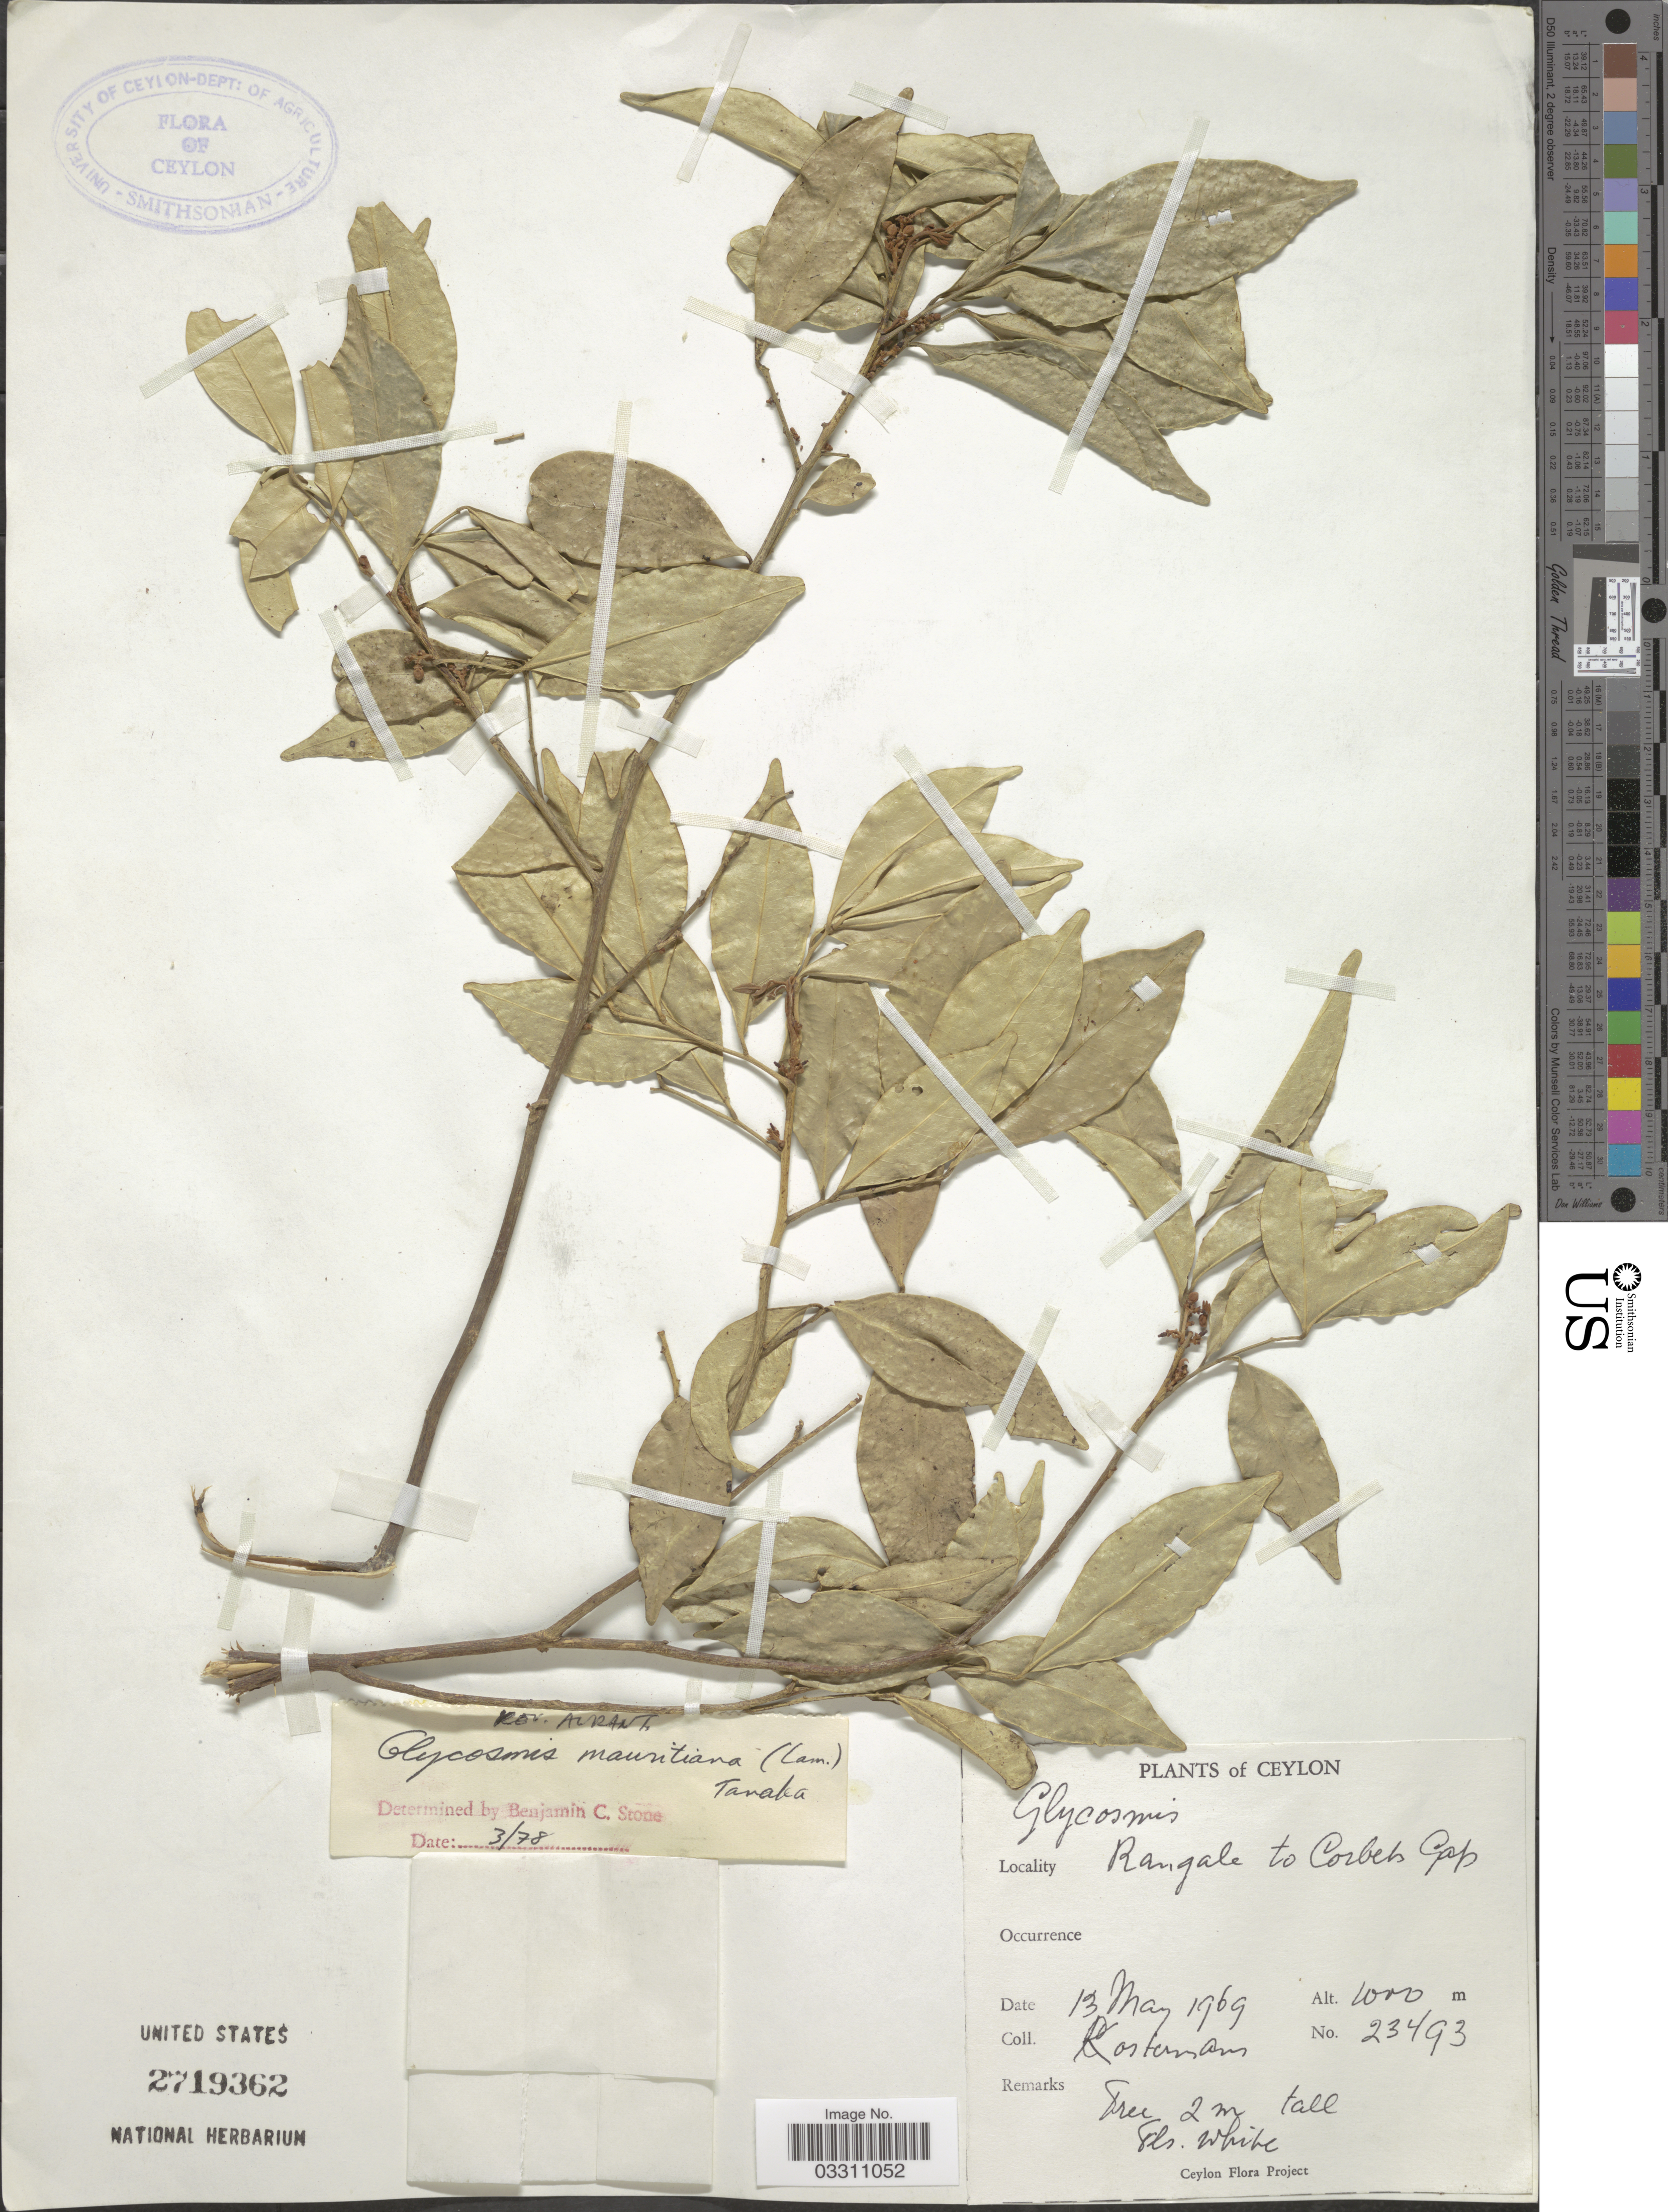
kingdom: Plantae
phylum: Tracheophyta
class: Magnoliopsida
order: Sapindales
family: Rutaceae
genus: Glycosmis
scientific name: Glycosmis mauritiana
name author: (Lamkey) Tanaka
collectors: Kostermans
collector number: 23493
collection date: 1969-05-13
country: Sri Lanka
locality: Ceylon, Rangale to Corbets Gap.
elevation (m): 1000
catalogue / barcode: US 2719362